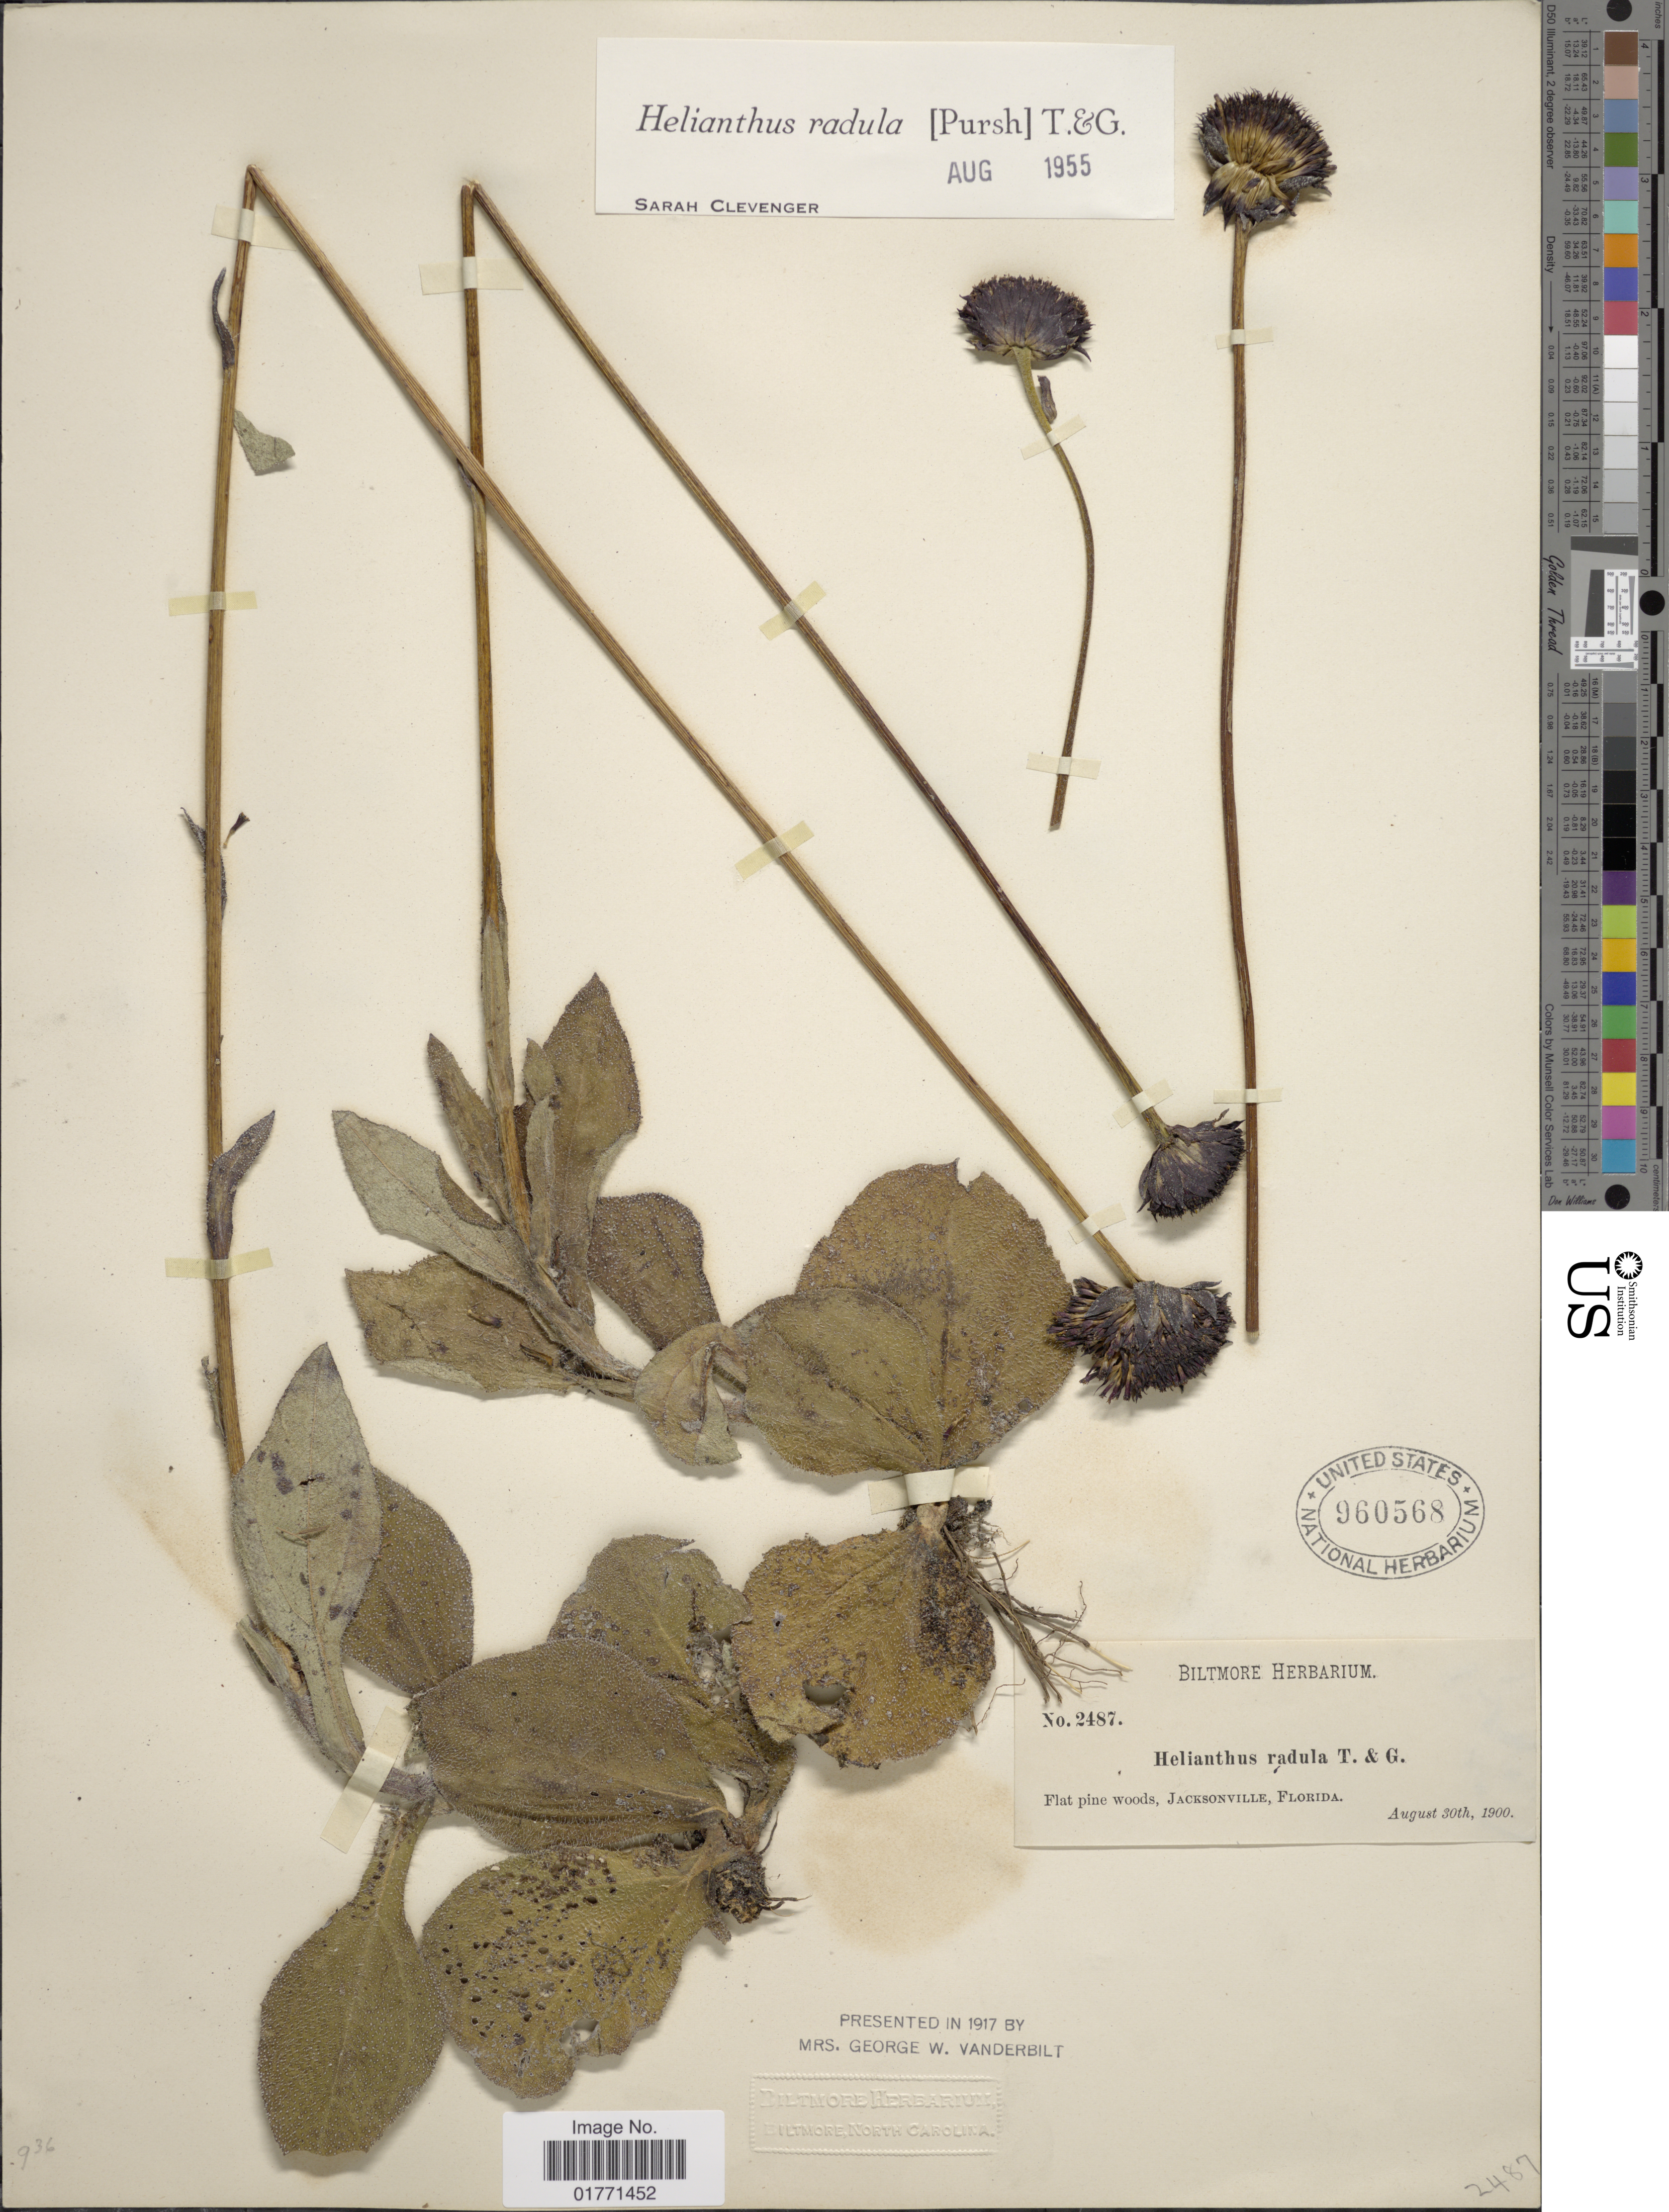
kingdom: Plantae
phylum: Tracheophyta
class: Magnoliopsida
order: Asterales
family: Asteraceae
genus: Helianthus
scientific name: Helianthus radula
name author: (Pursh) Torr. & A. Gray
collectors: ex herb. Biltmore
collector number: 2487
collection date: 1900-08-30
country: United States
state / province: Florida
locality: Flat pine woods, Jacksonville, Florida.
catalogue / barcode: US 960568